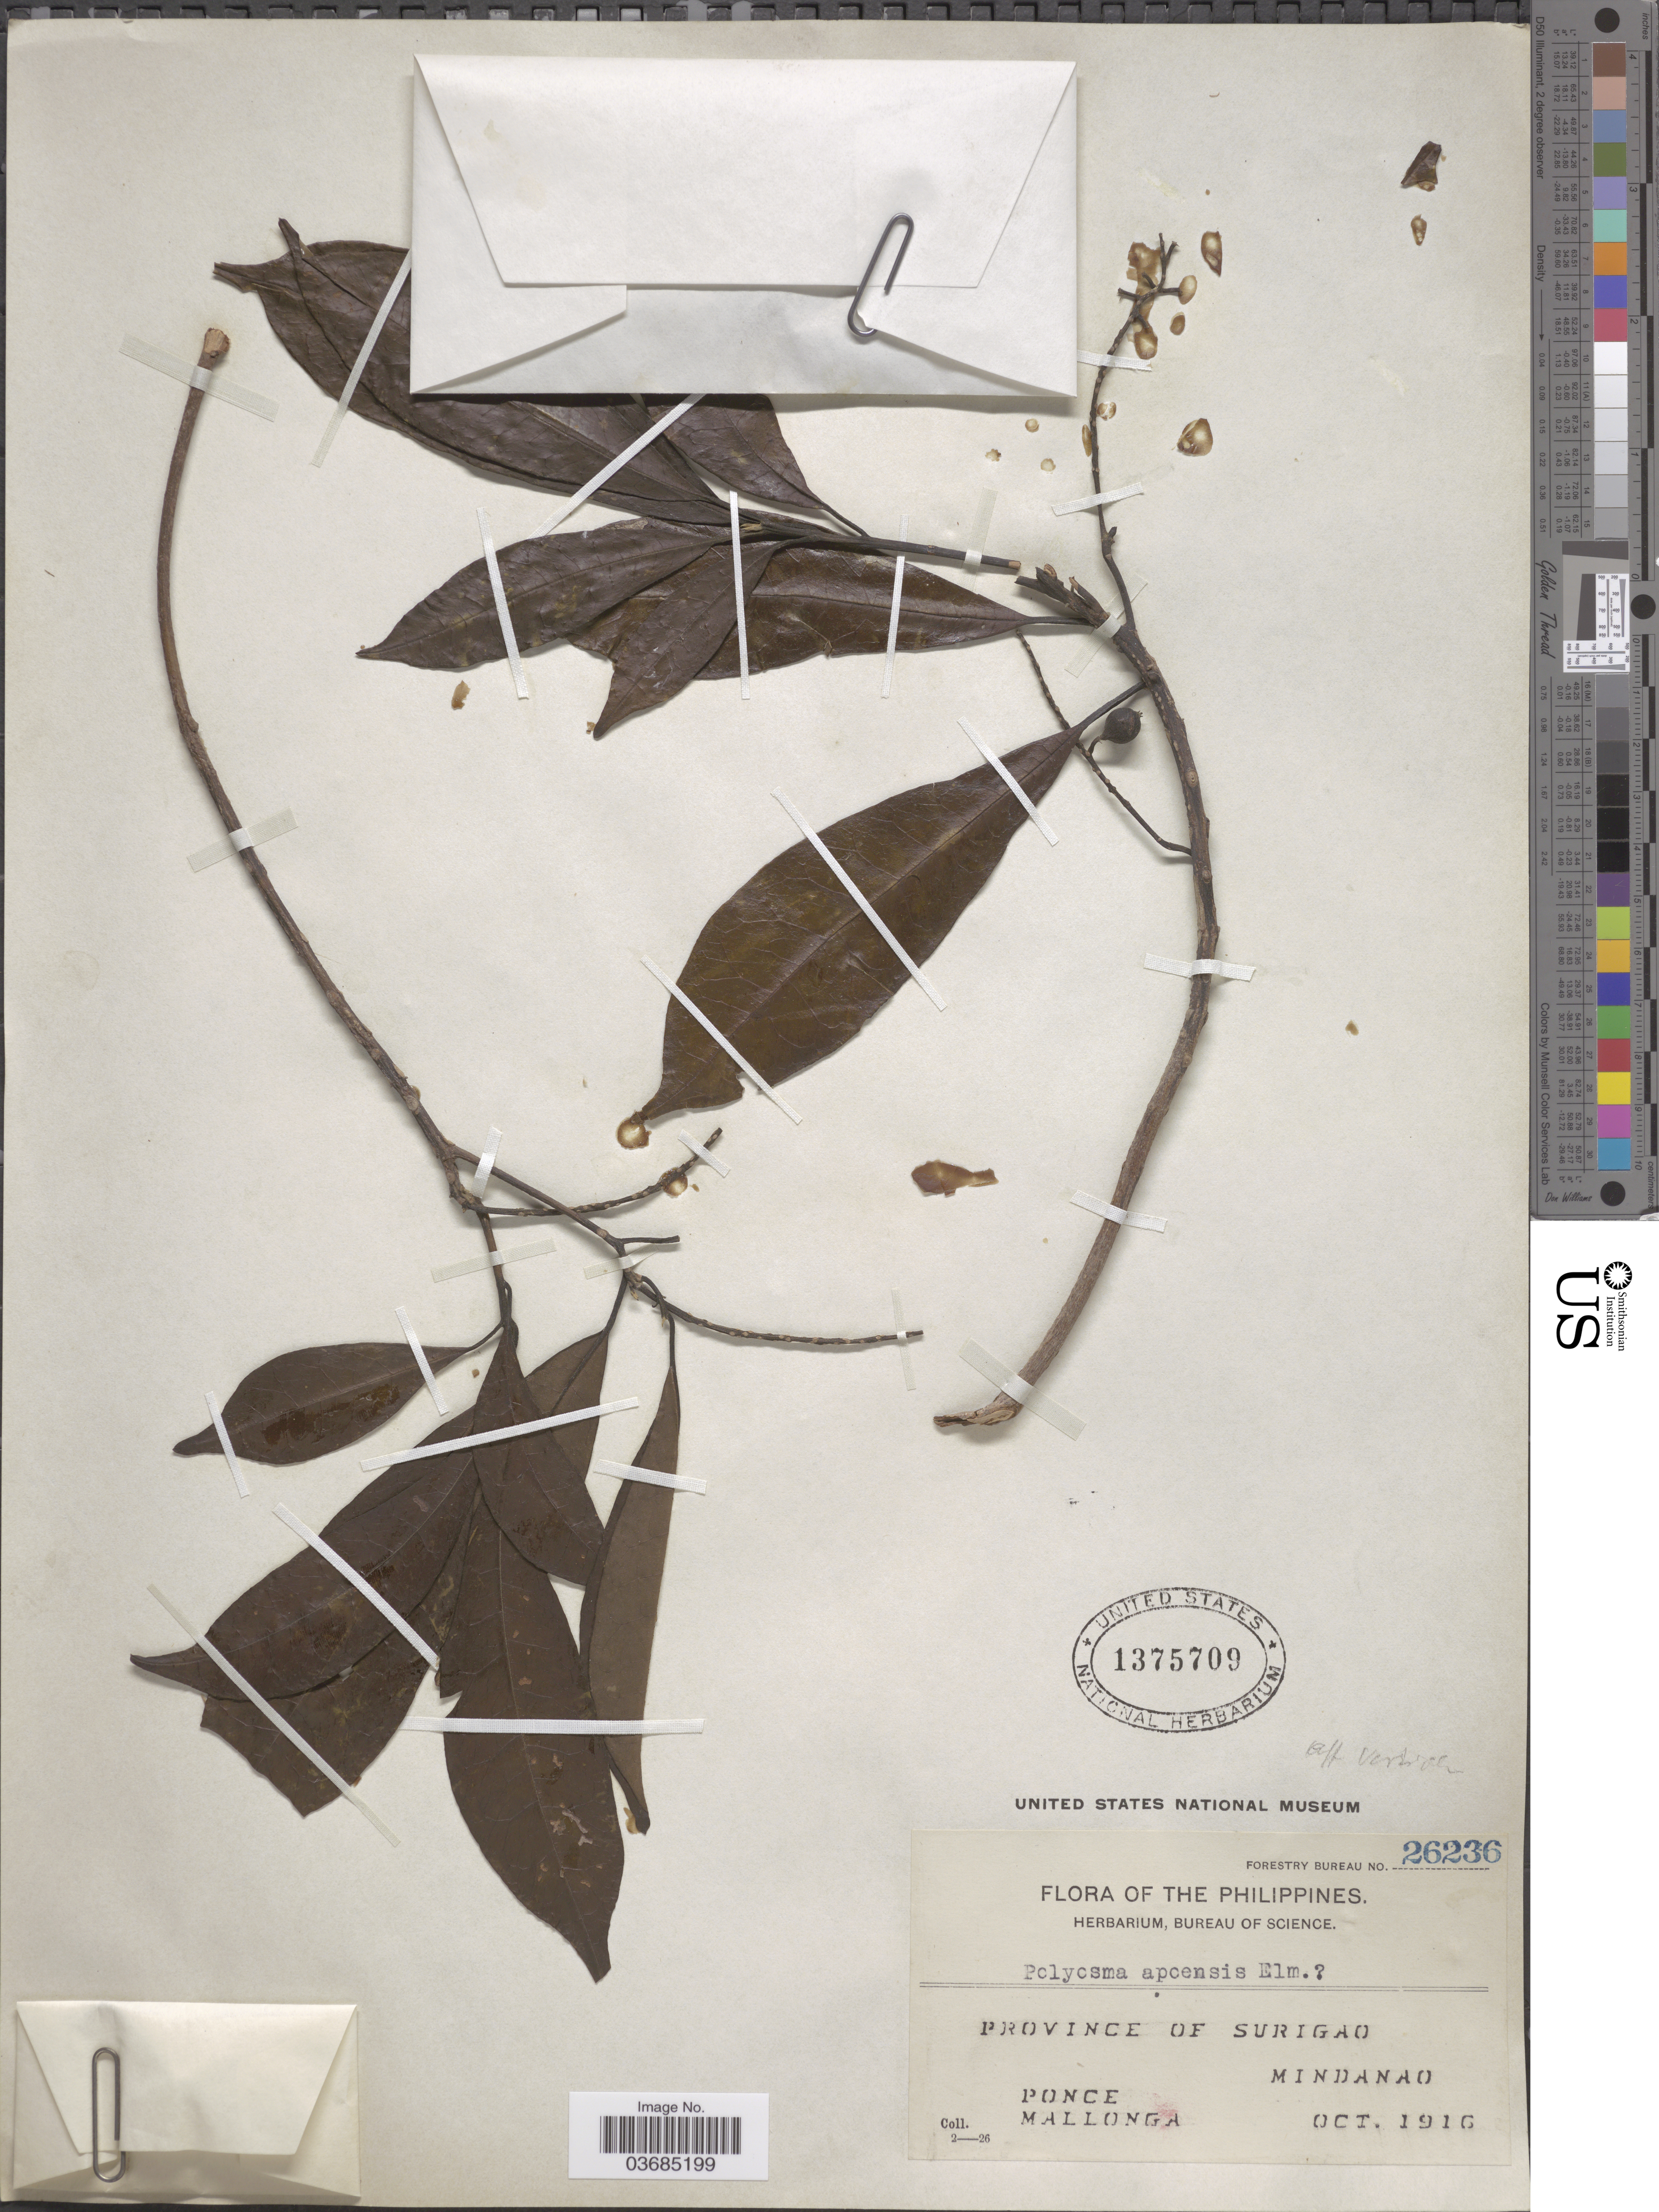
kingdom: Plantae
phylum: Tracheophyta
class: Magnoliopsida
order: Escalloniales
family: Escalloniaceae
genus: Polyosma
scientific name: Polyosma apoensis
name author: Elmer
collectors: Ponce & Mallonga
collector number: Forestry Bureau 26236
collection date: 1916-10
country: Philippines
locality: Province of Surigao, Mindanao.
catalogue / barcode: US 1375709